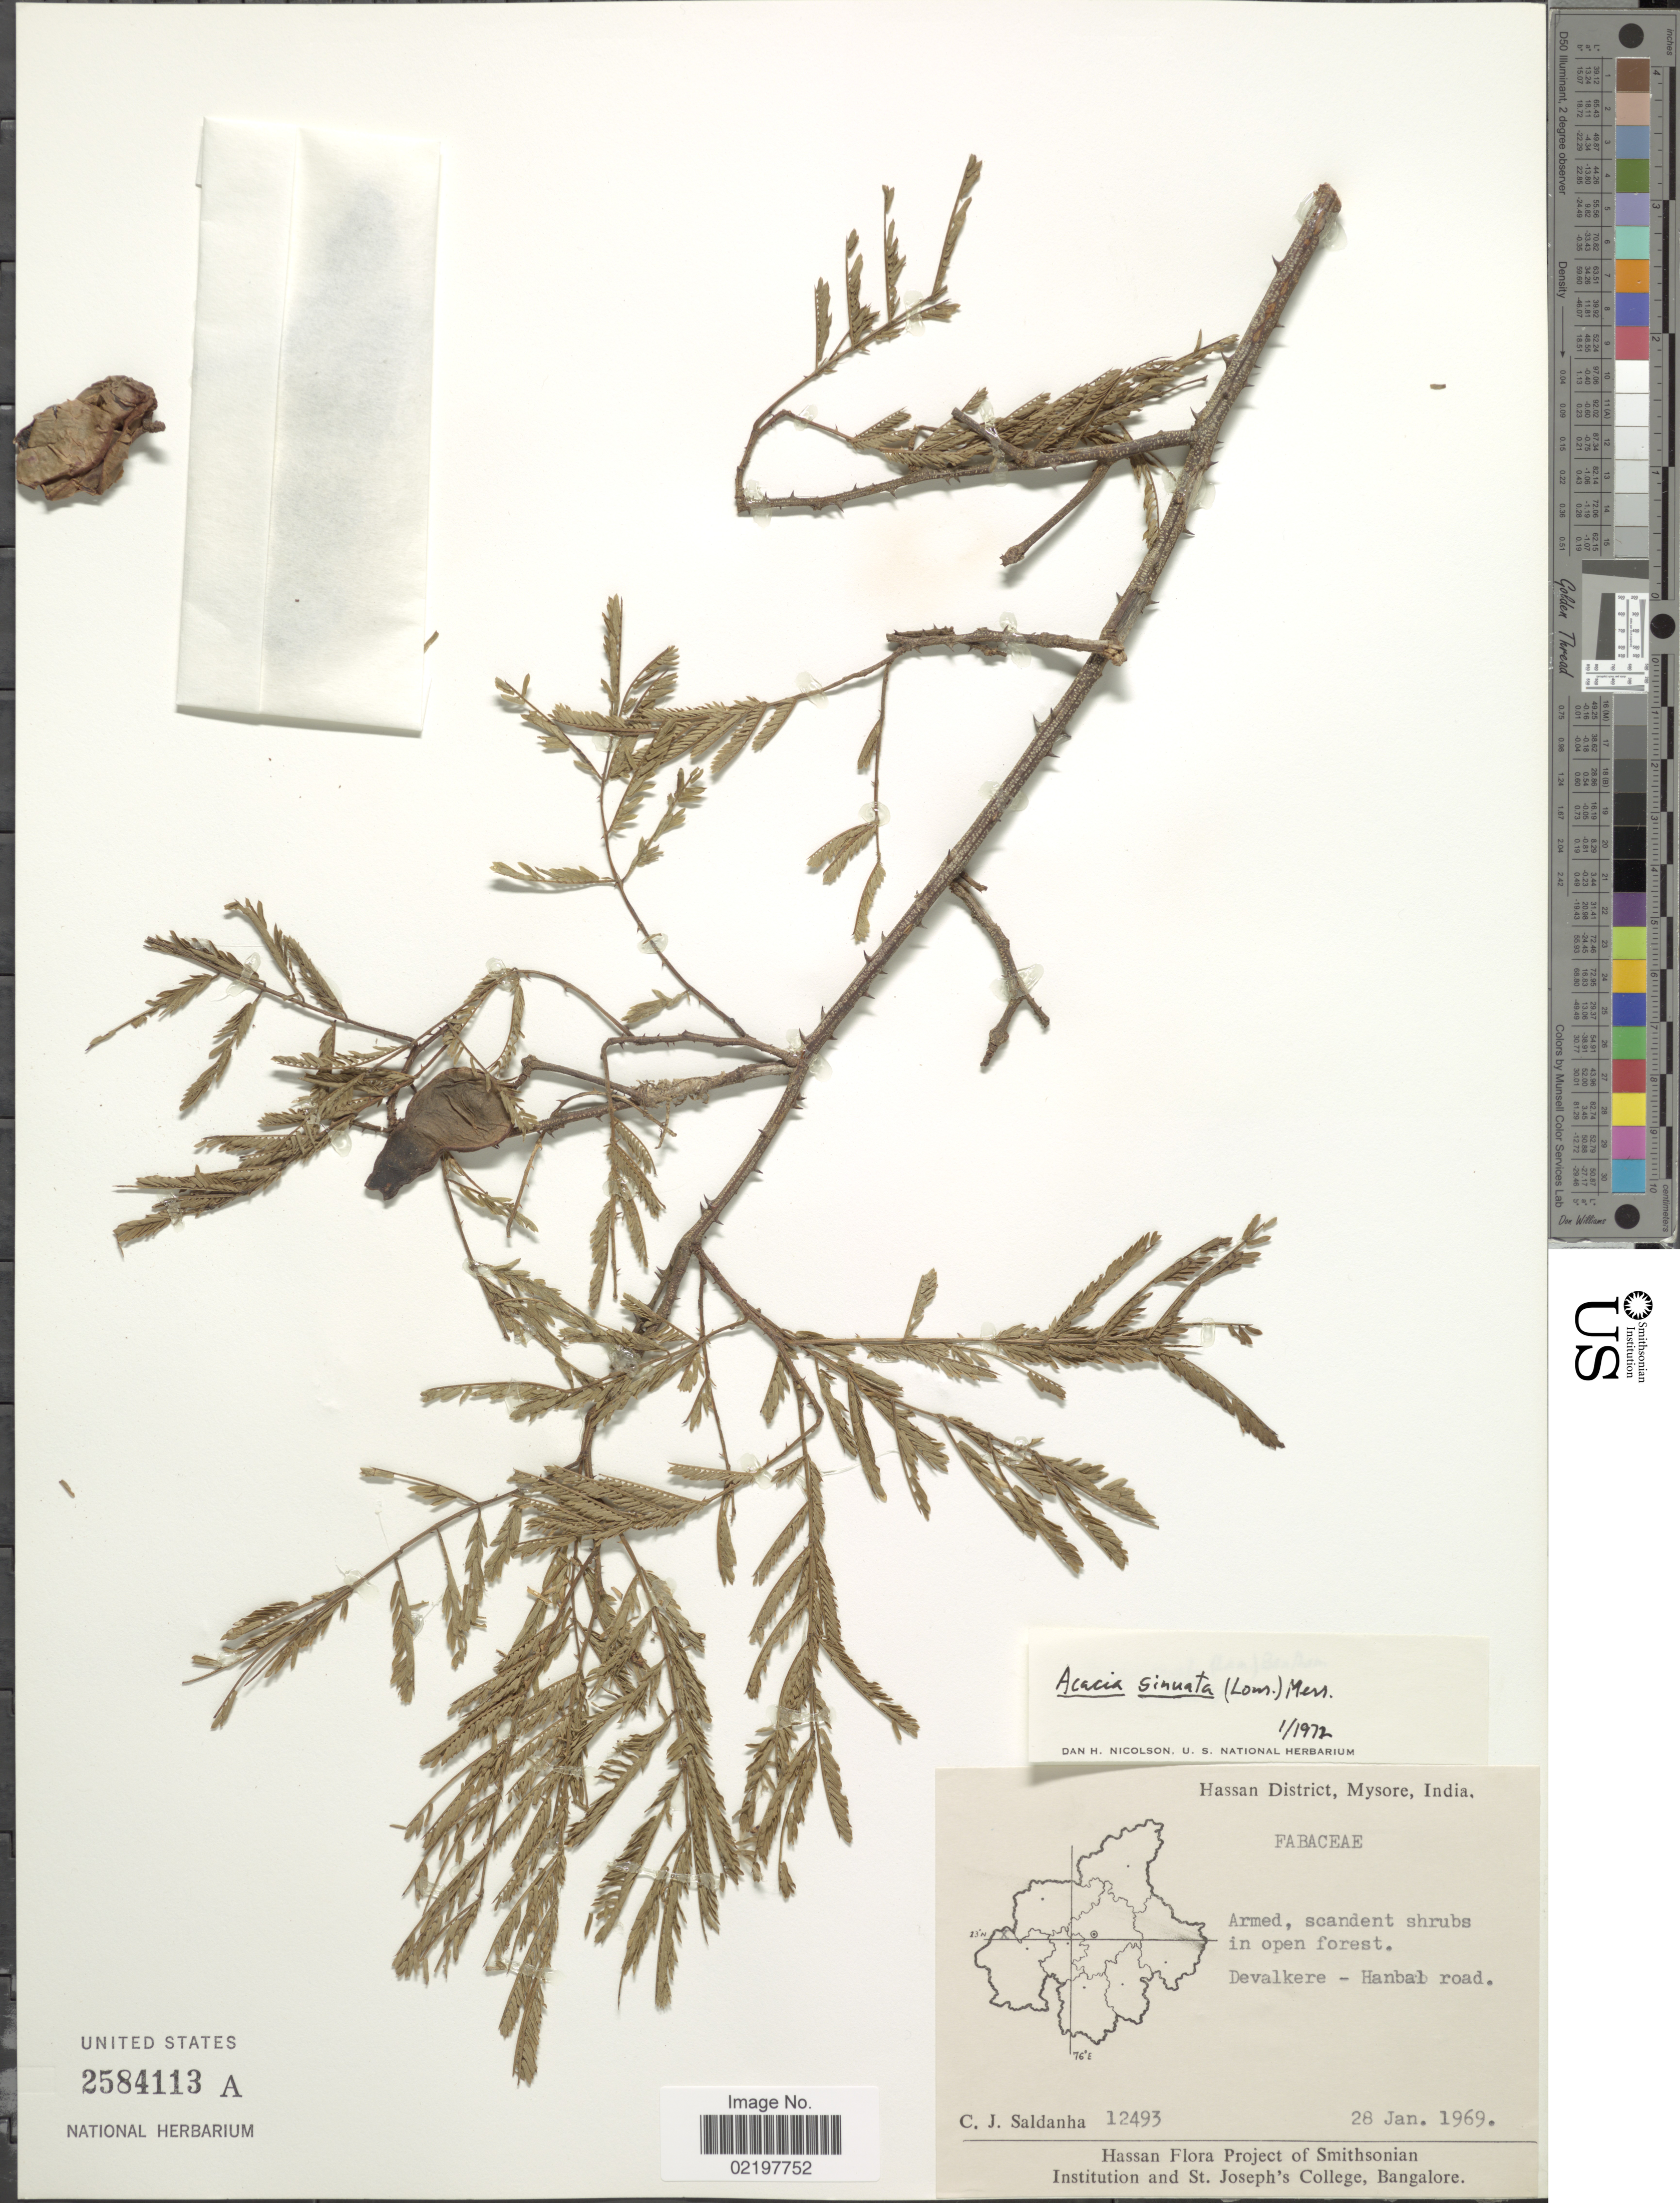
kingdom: Plantae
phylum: Tracheophyta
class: Magnoliopsida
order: Fabales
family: Fabaceae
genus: Senegalia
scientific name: Senegalia rugata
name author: (Lam.) Britton & Rose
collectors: C. J. Saldanha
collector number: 12493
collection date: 1969-01-28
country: India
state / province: Karnataka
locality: Hassan District, Mysore, India, Devalkere, Hanbal road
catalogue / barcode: US 2584113A